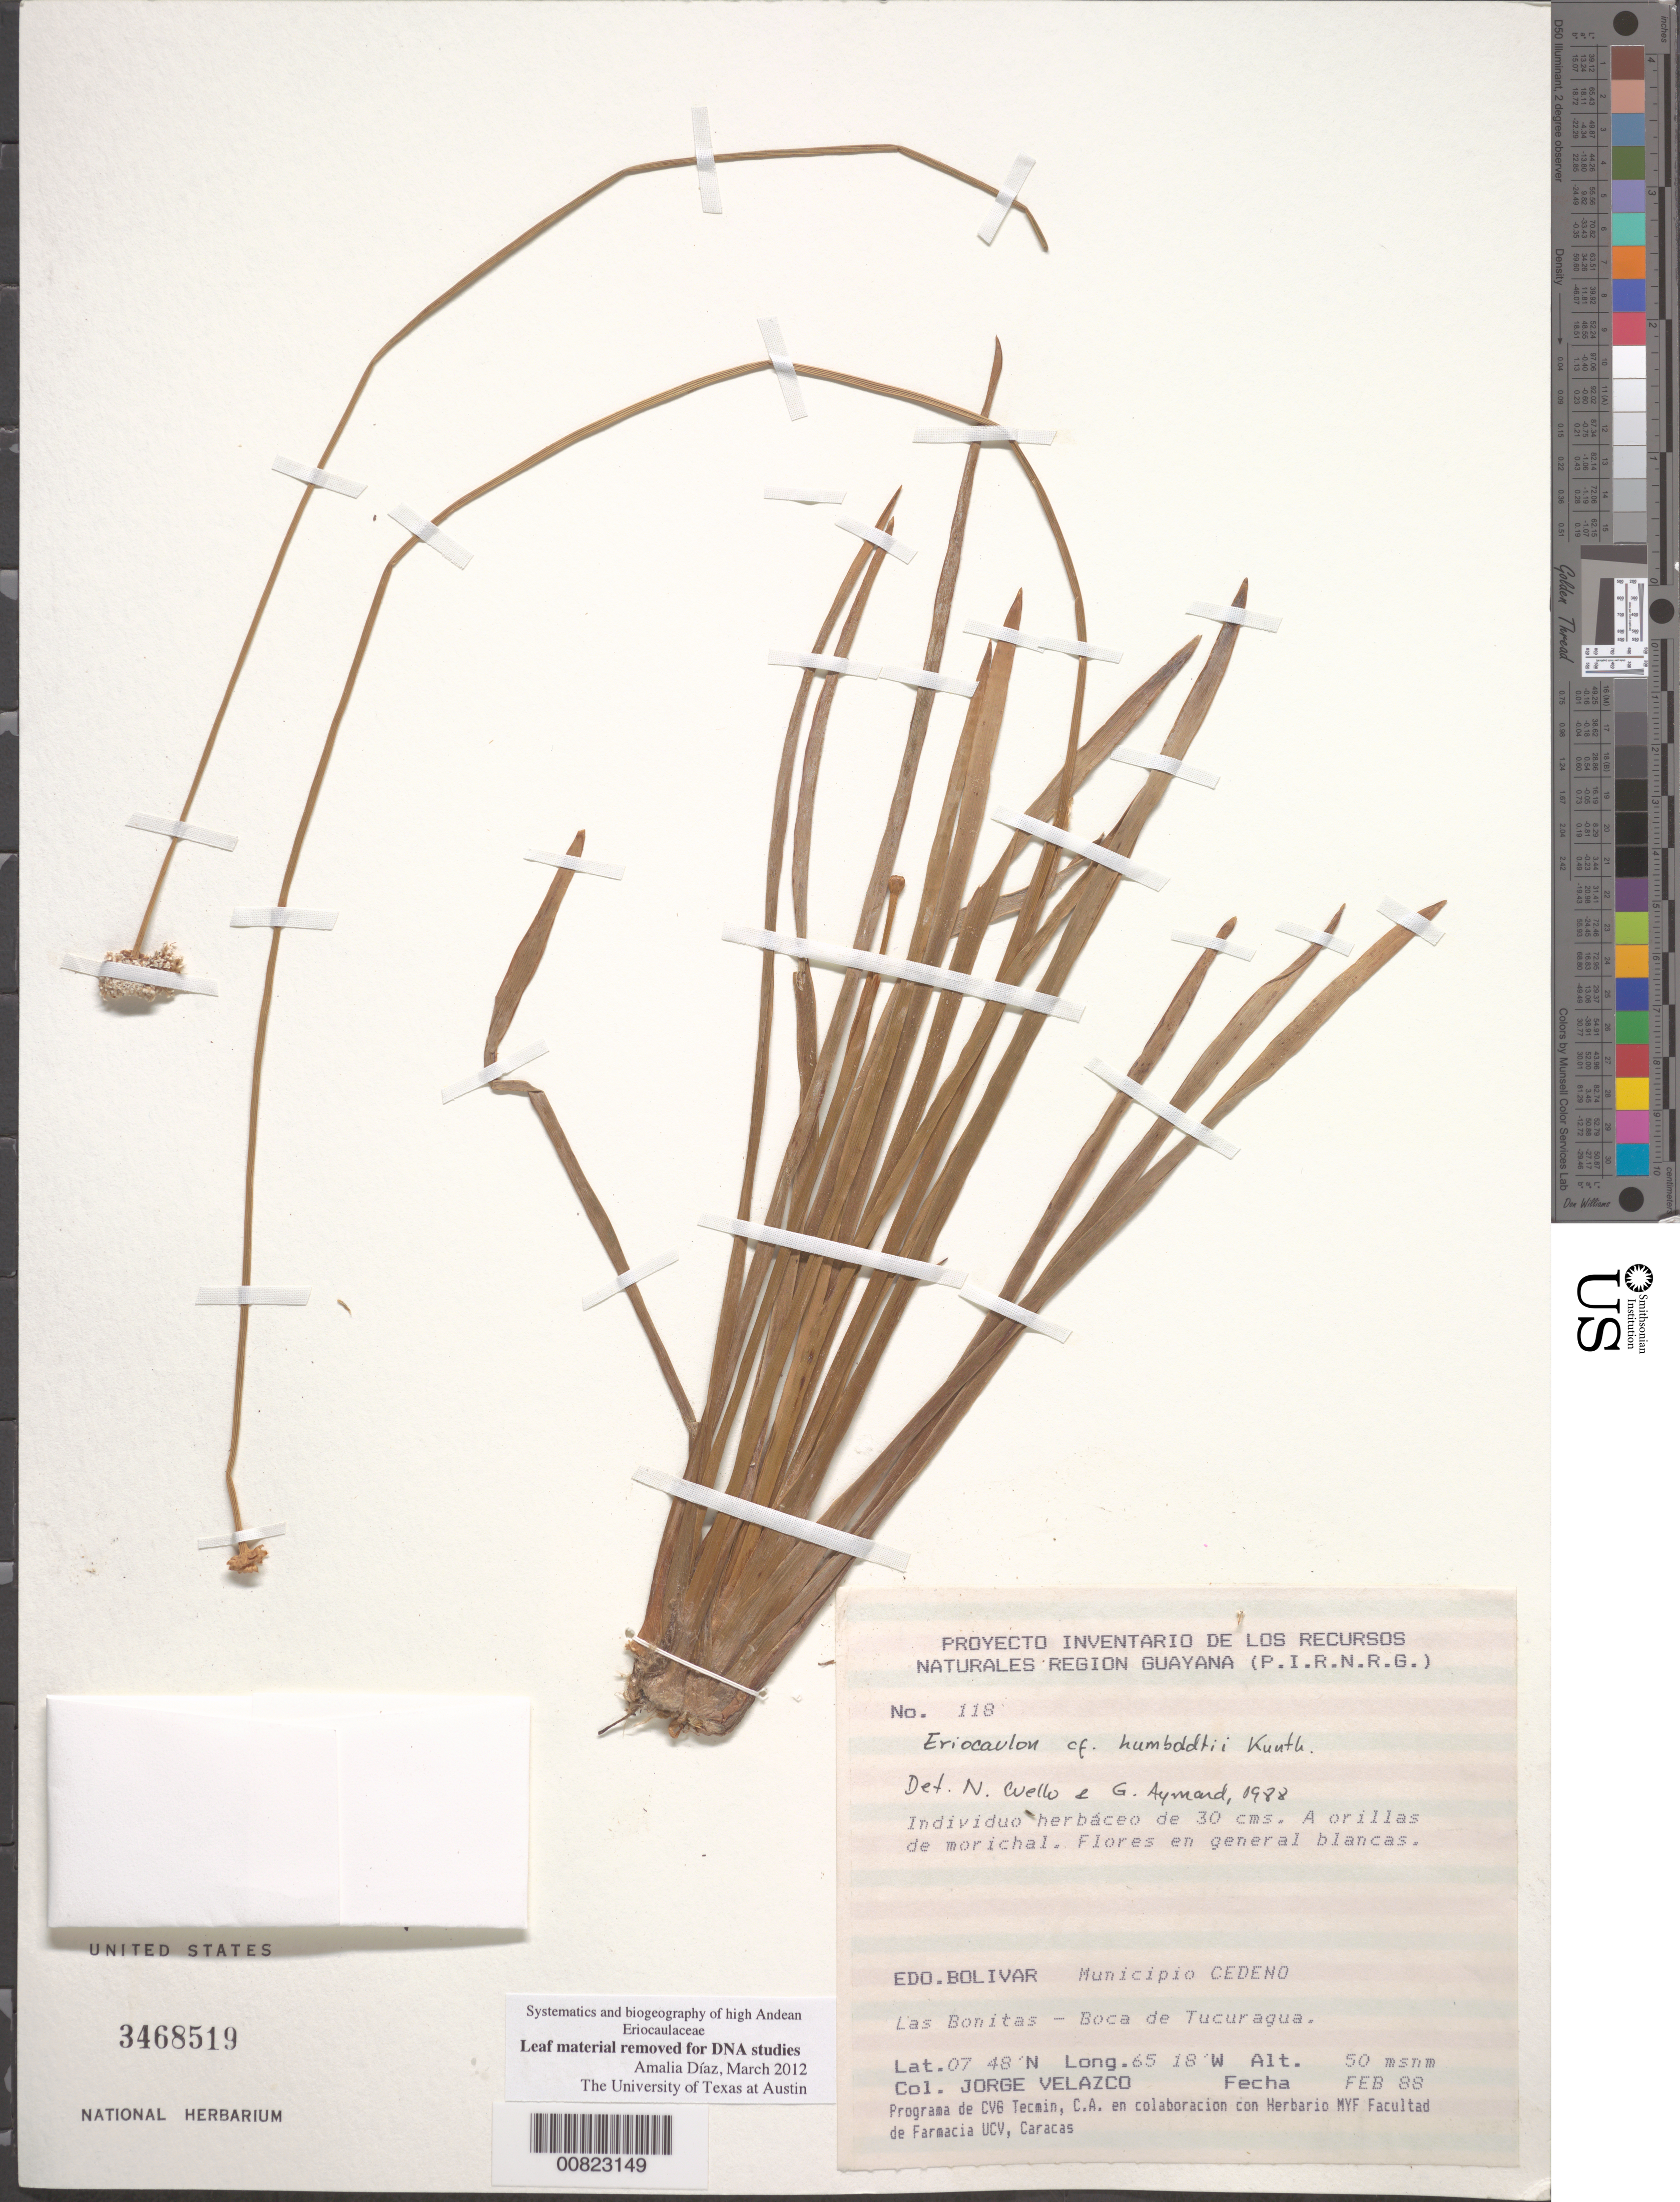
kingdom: Plantae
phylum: Tracheophyta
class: Liliopsida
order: Poales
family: Eriocaulaceae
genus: Eriocaulon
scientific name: Eriocaulon humboldtii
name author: Kunth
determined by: Aymard C., G. A.; Cuello, Nidia L.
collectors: J. Velazco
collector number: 118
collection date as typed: Feb-88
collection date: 1988-02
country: Venezuela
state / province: Bolívar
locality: Mun. Cedeño, Las Bonitas-Boca de Tucuragua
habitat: Orillas de morichal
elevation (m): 50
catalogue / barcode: US 3468519